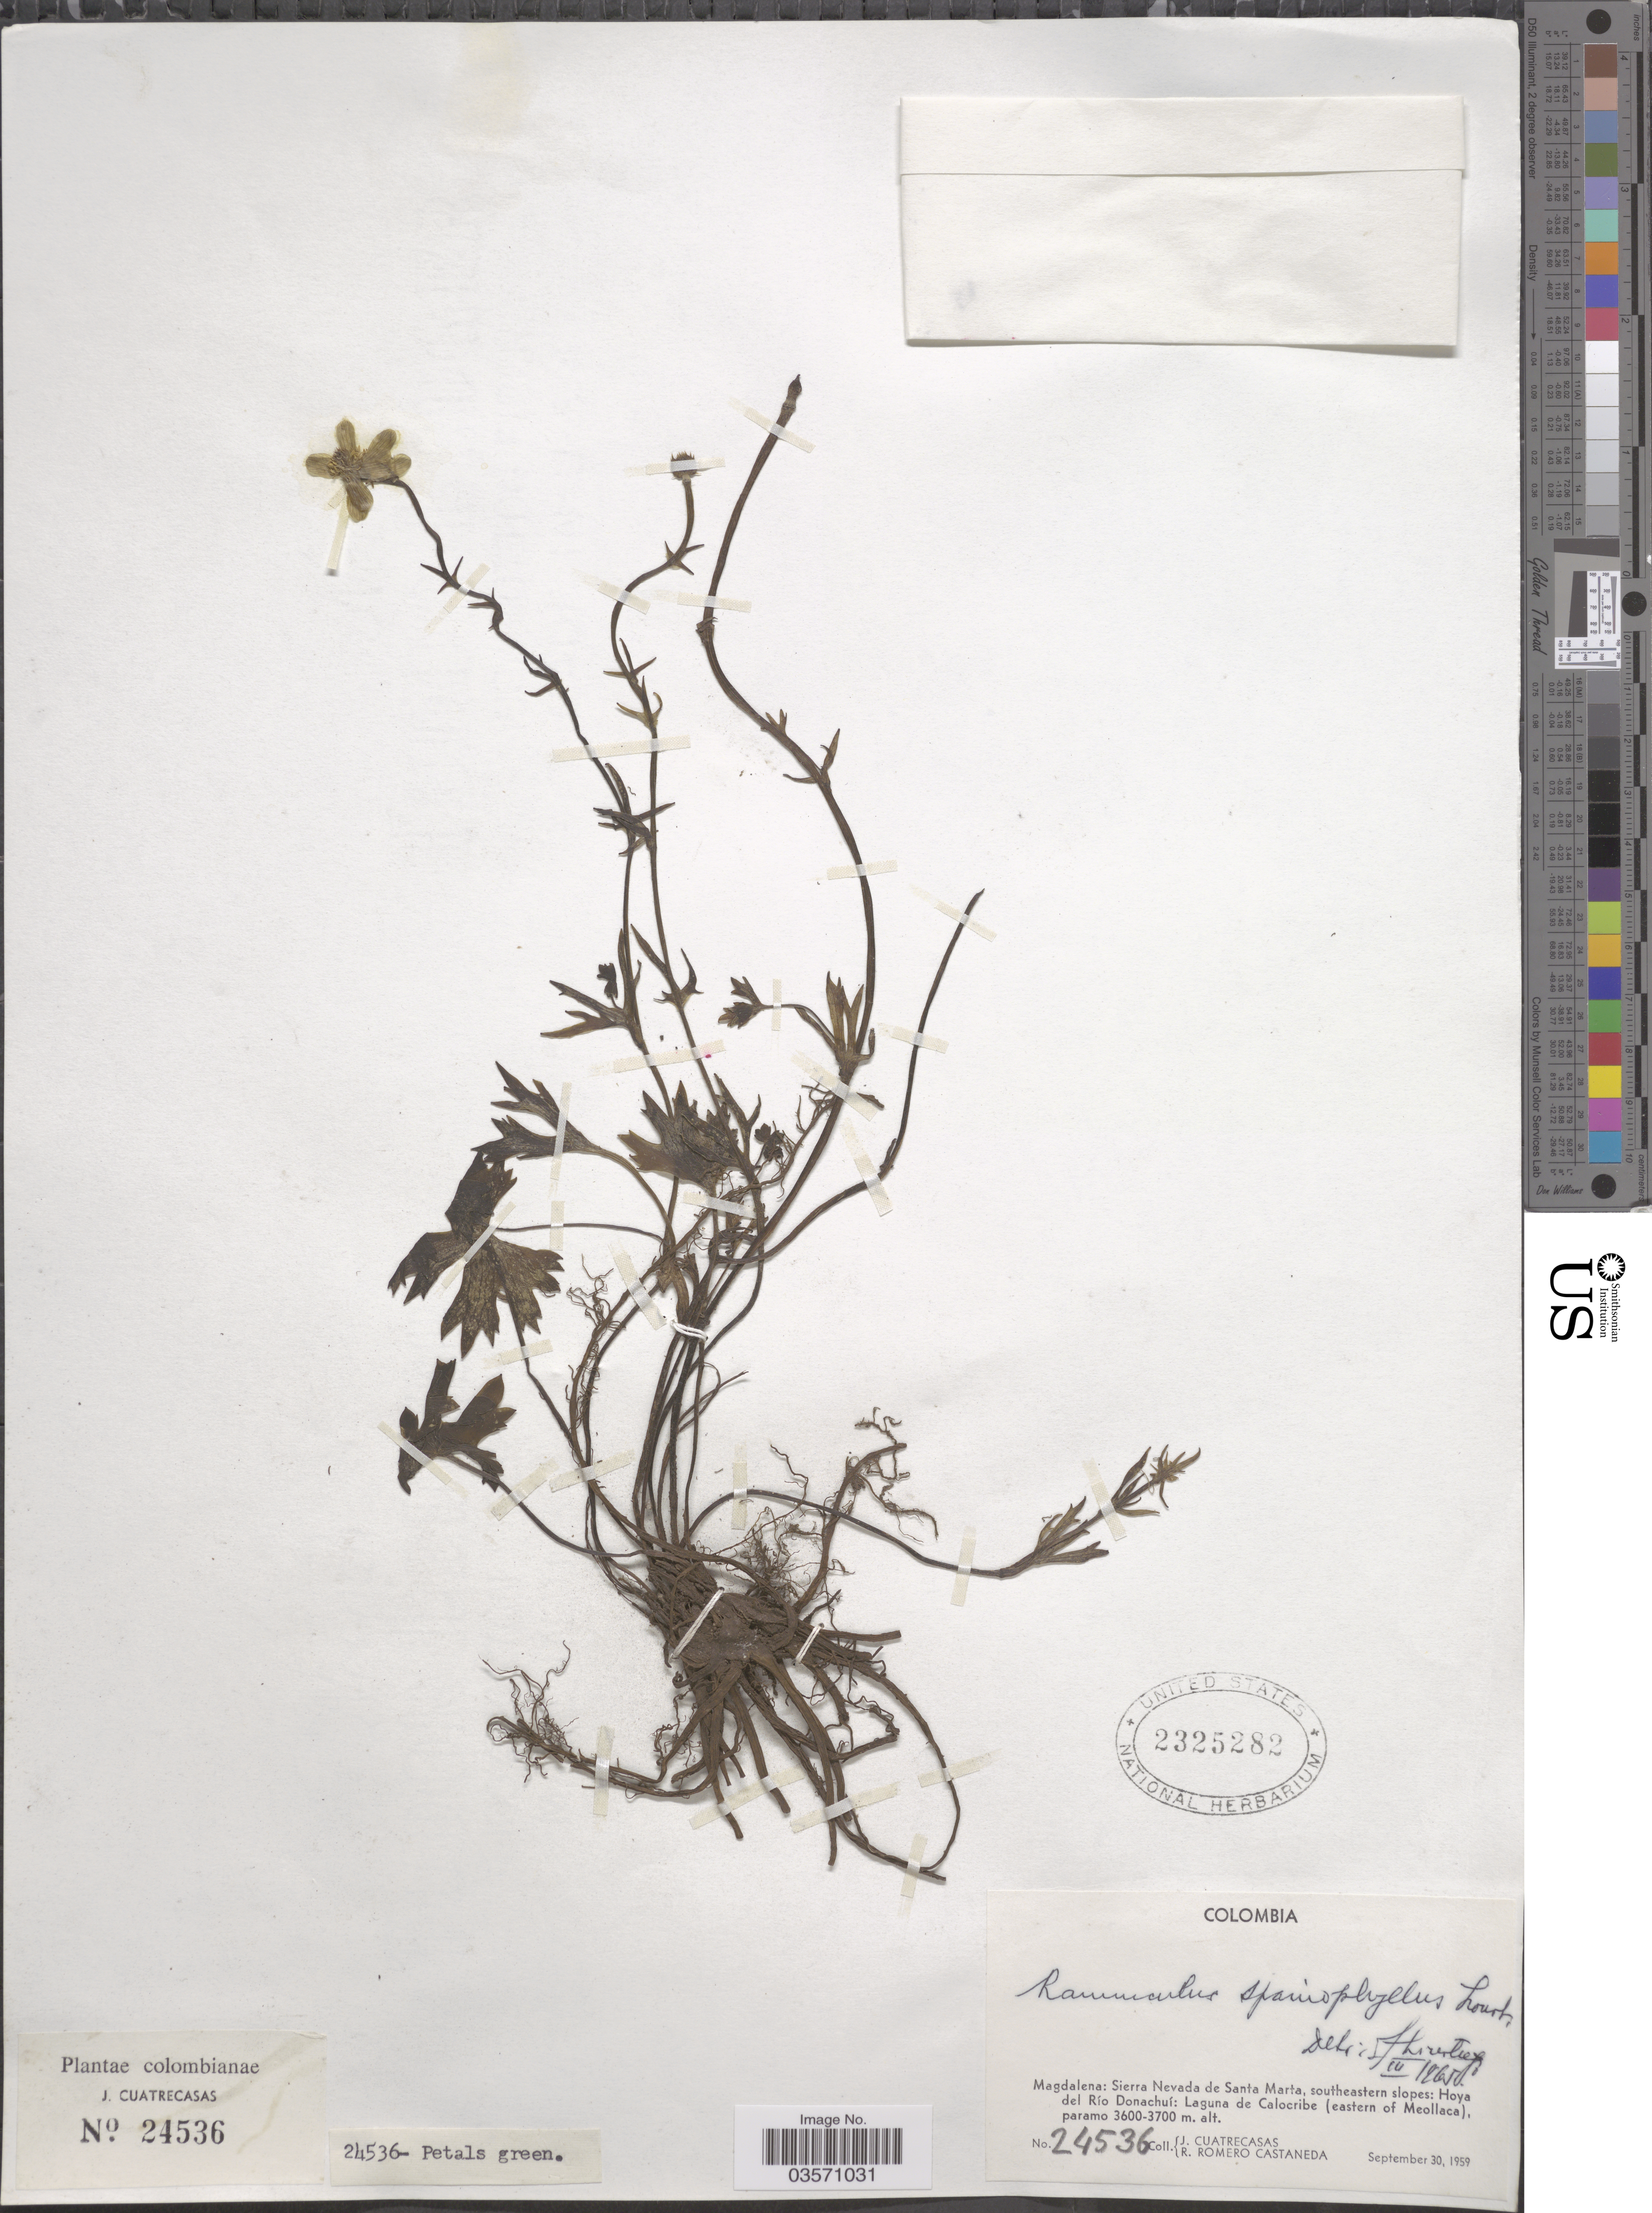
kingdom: Plantae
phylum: Tracheophyta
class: Magnoliopsida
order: Ranunculales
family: Ranunculaceae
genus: Ranunculus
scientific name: Ranunculus spaniophyllus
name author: Lourteig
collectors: J. Cuatrecasas & R. Romero Castañeda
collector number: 24536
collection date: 1959-09-30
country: Colombia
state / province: Magdalena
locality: Sierra Nevada de Santa Marta, southeastern slopes: Hoya del Río Donachuí: Laguna de Calocribe (eastern of Meollaca).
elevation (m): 3600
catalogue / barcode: US 2325282